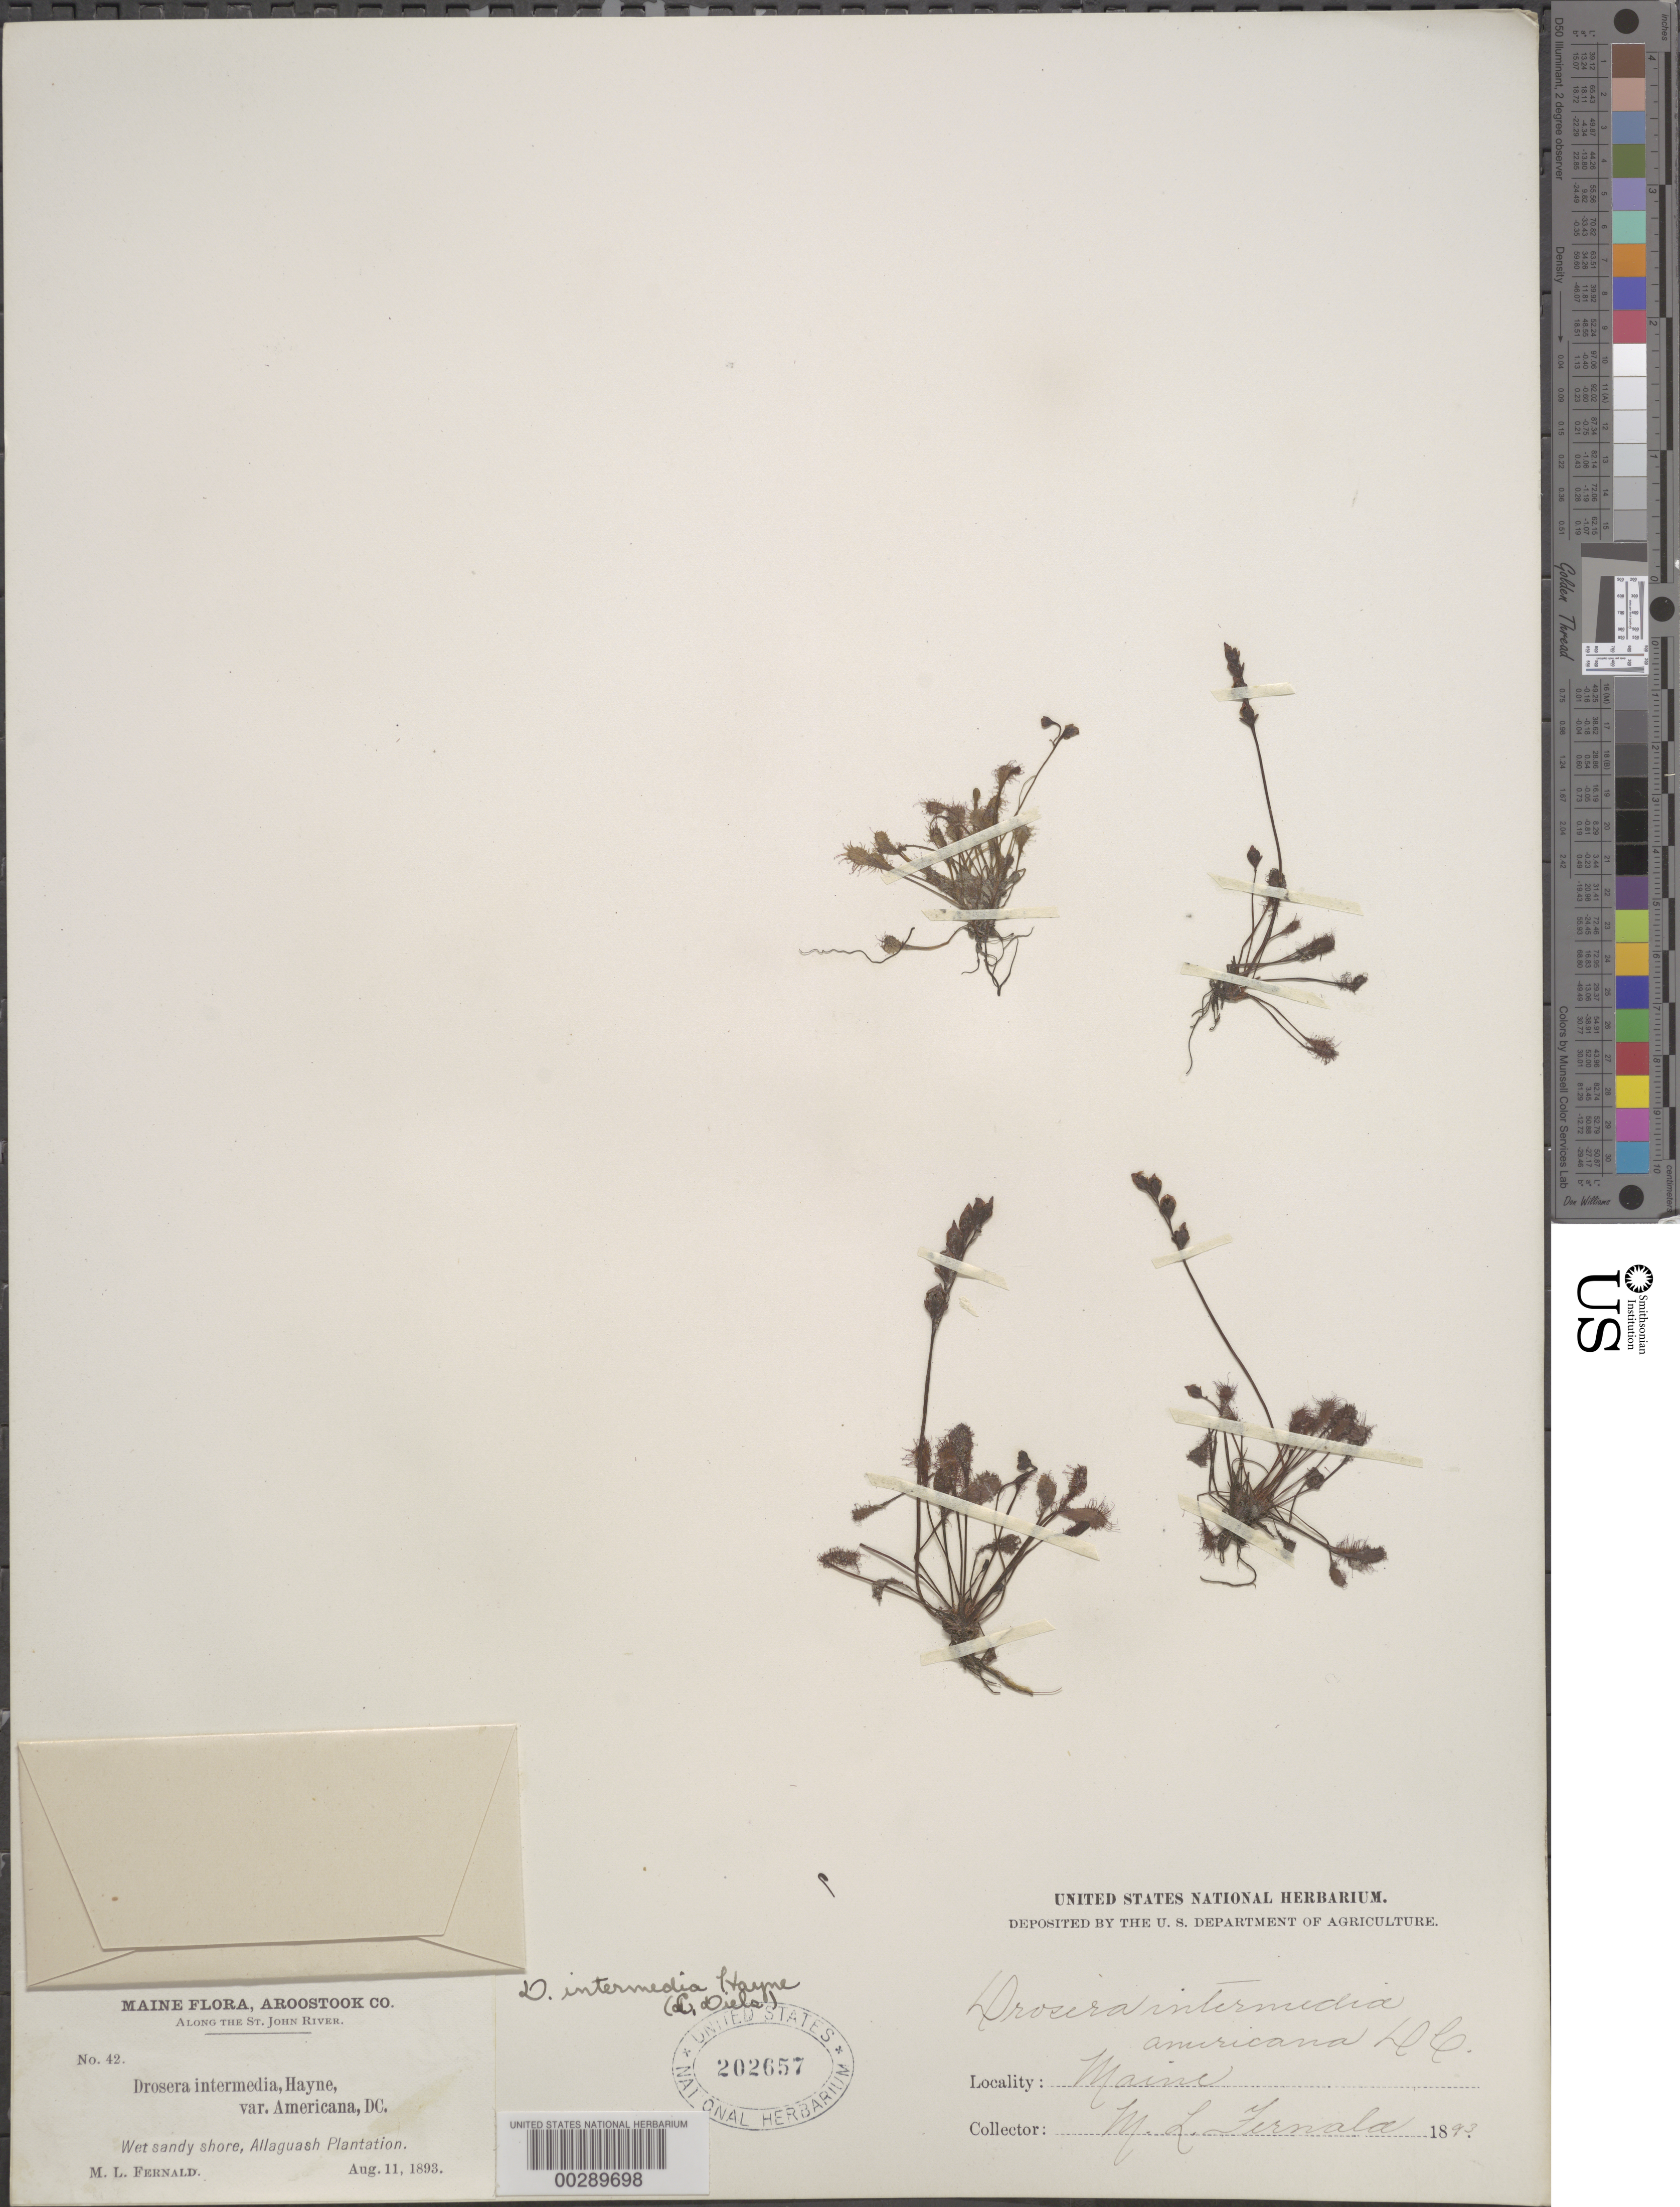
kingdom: Plantae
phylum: Tracheophyta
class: Magnoliopsida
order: Caryophyllales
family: Droseraceae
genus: Drosera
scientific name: Drosera intermedia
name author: Hayne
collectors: M. L. Fernald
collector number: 42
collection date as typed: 11 Aug 1893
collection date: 1893-08-11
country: United States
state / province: Maine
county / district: Aroostook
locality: Allaguash plantation, along the st. john river.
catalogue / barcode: US 202657